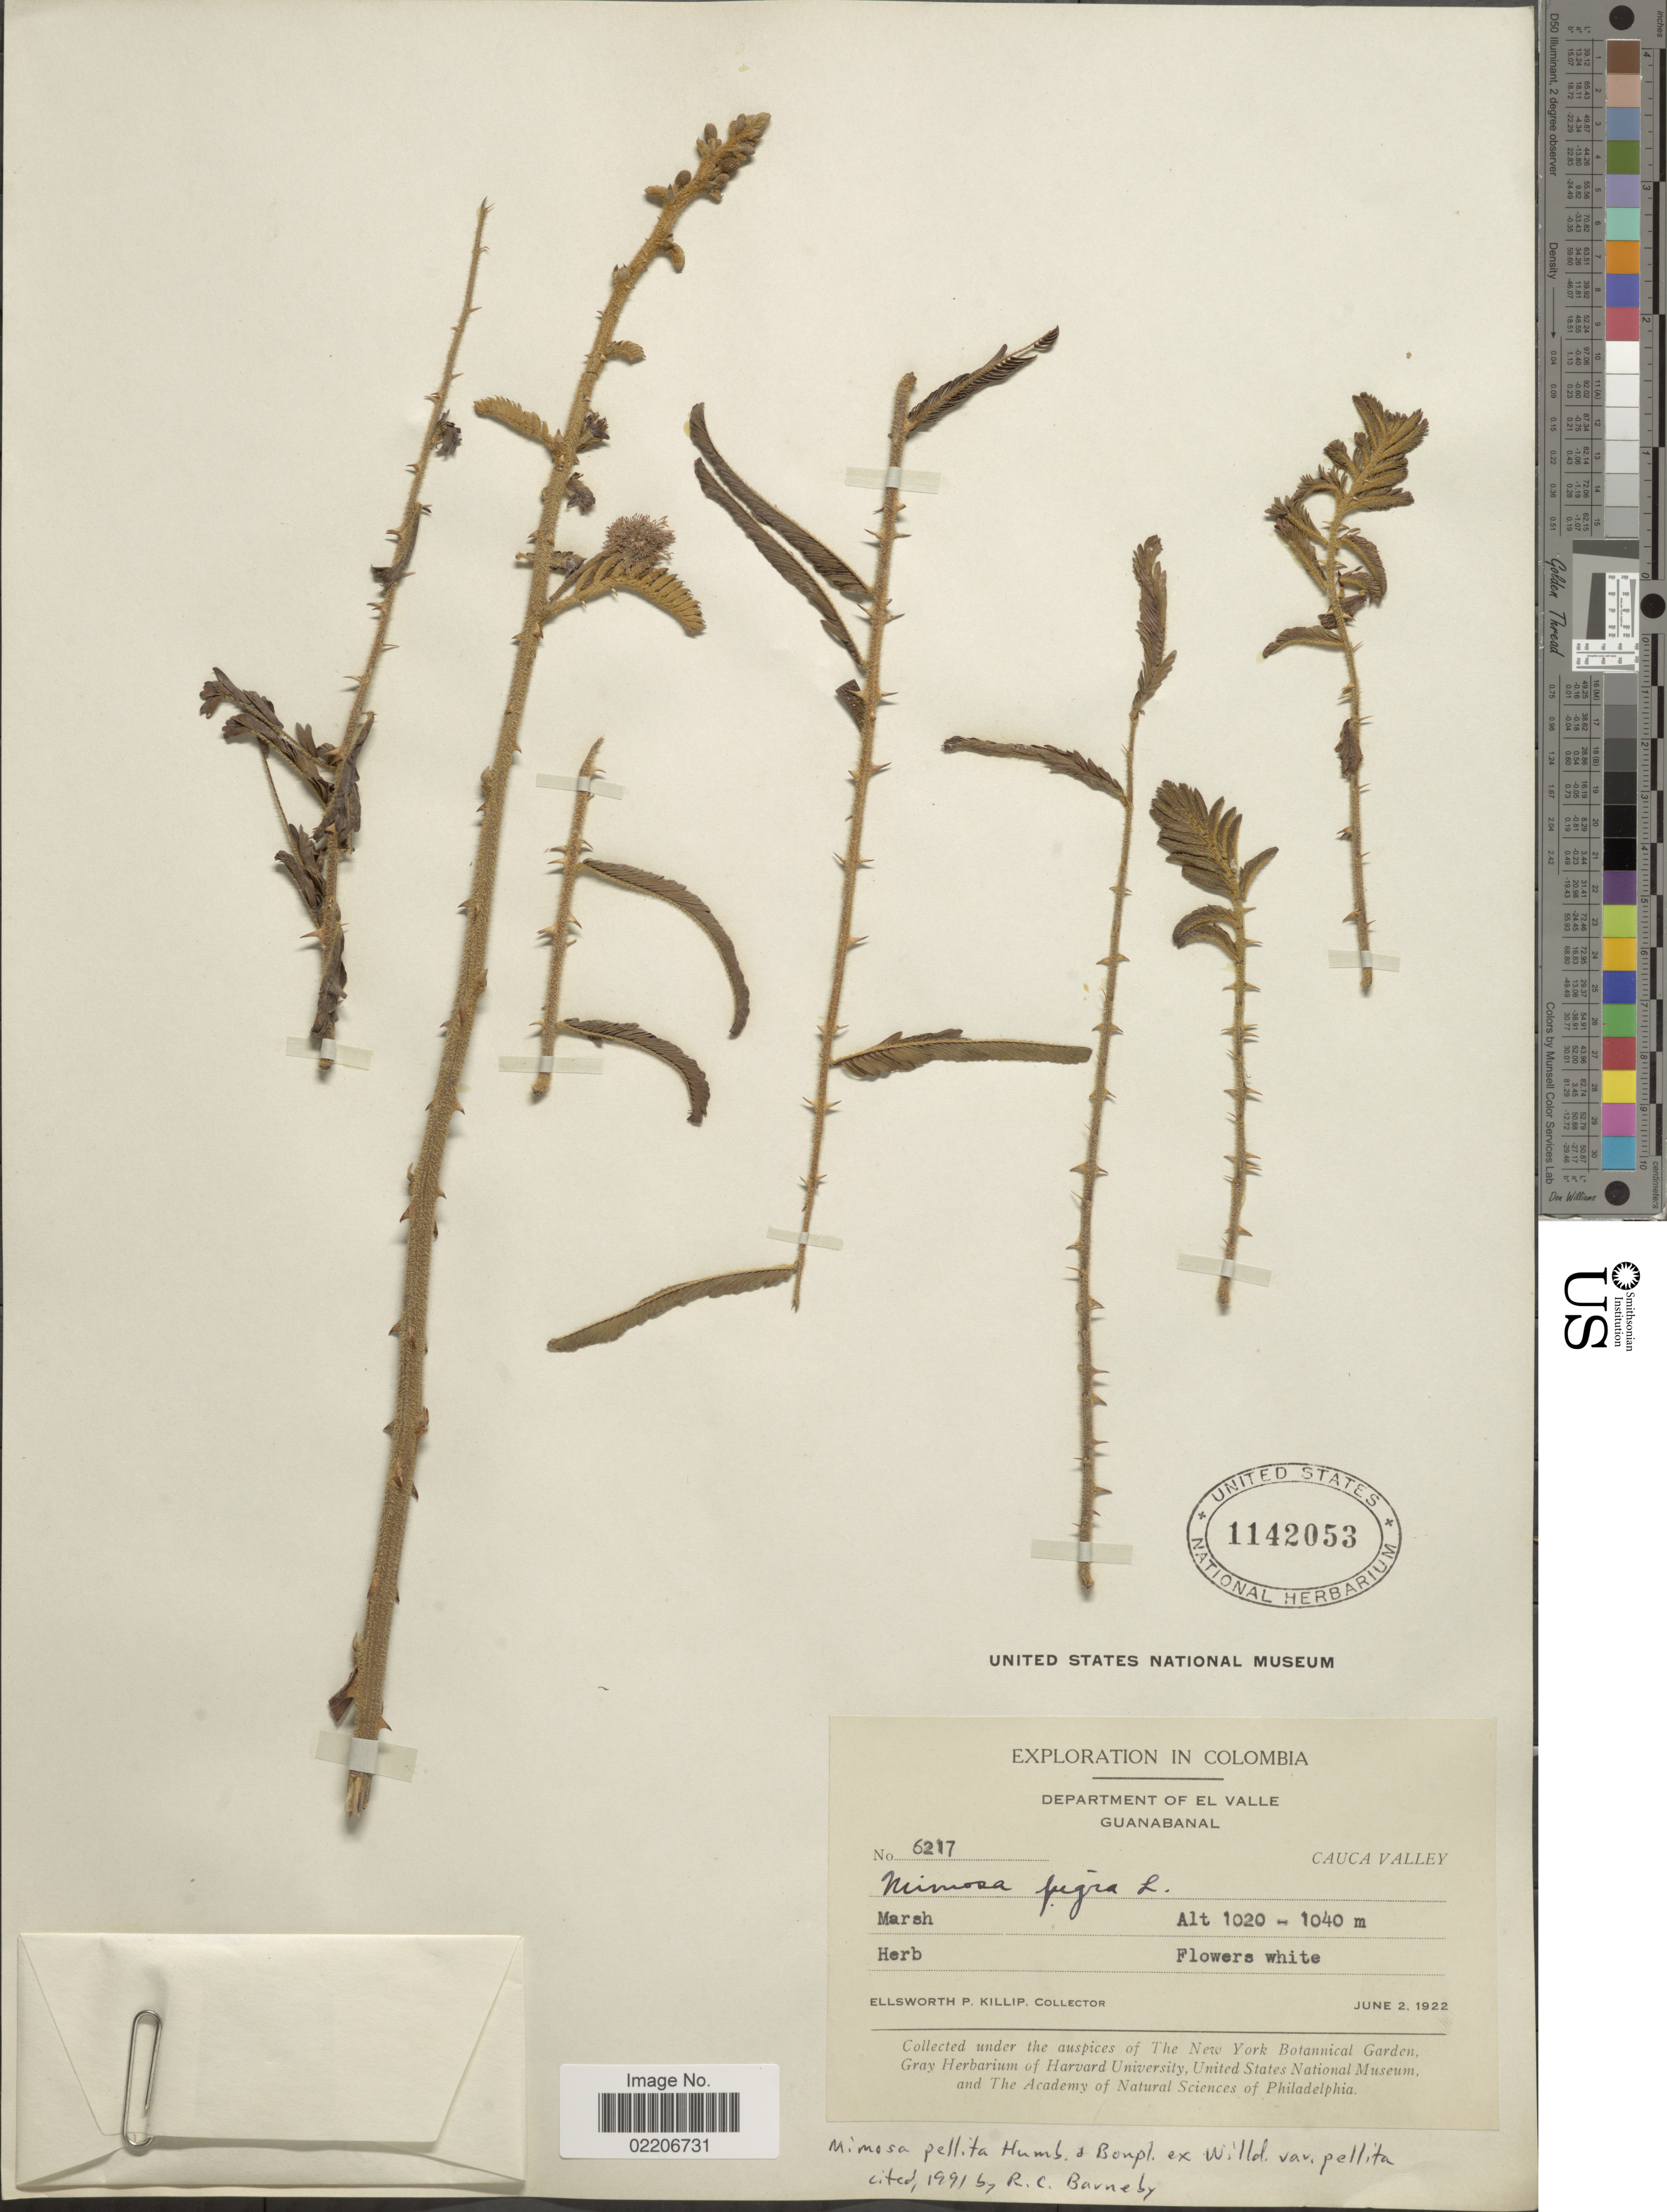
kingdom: Plantae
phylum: Tracheophyta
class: Magnoliopsida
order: Fabales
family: Fabaceae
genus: Mimosa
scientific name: Mimosa pellita var. pellita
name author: Humb. & Bonpl. ex Willd.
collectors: E. P. Killip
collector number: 6217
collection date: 1922-06-02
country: Colombia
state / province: Valle del Cauca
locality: Department of El Valle, Guanabanal, Cauca Valley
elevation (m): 1020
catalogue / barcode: US 1142053